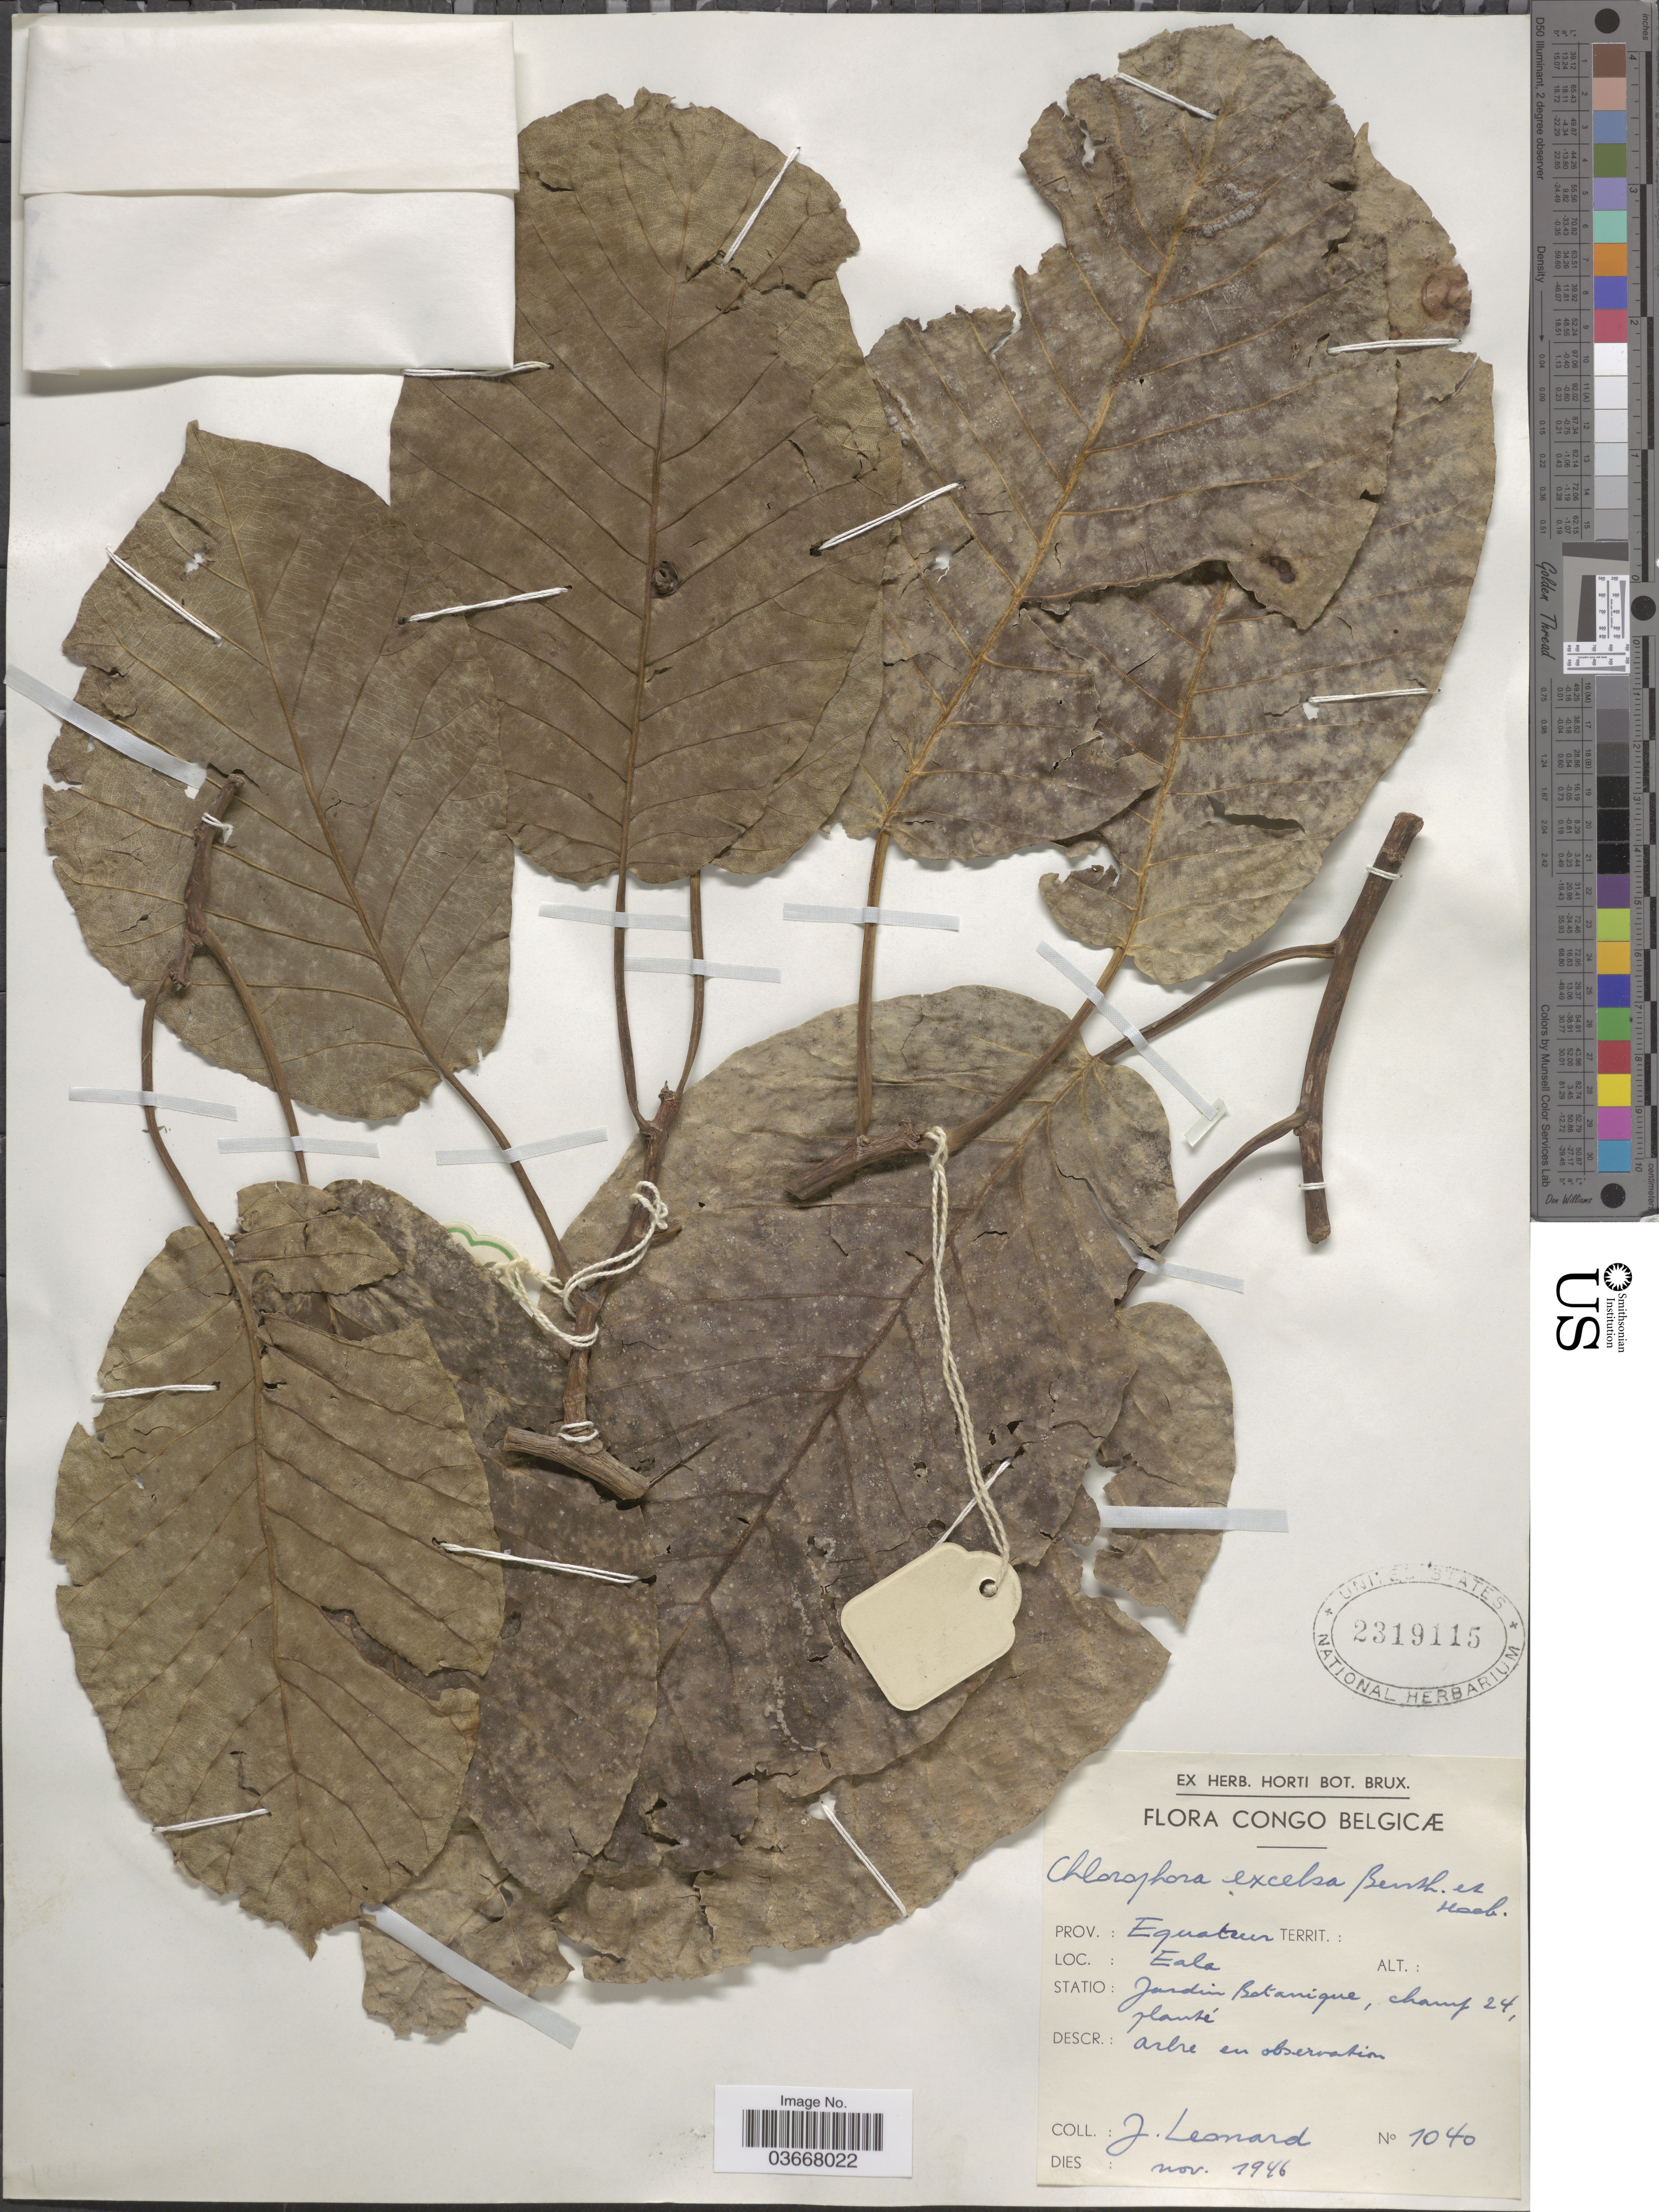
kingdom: Plantae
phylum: Tracheophyta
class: Magnoliopsida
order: Rosales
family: Moraceae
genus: Milicia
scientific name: Milicia excelsa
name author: (Welw.) C.C. Berg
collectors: J. Leonard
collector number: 1040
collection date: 1946-11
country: Congo, Democratic Republic of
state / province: Equateur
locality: Congo Belgicæ. Eala. Statio: Jardin Botanique, champ 24.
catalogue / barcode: US 2319115